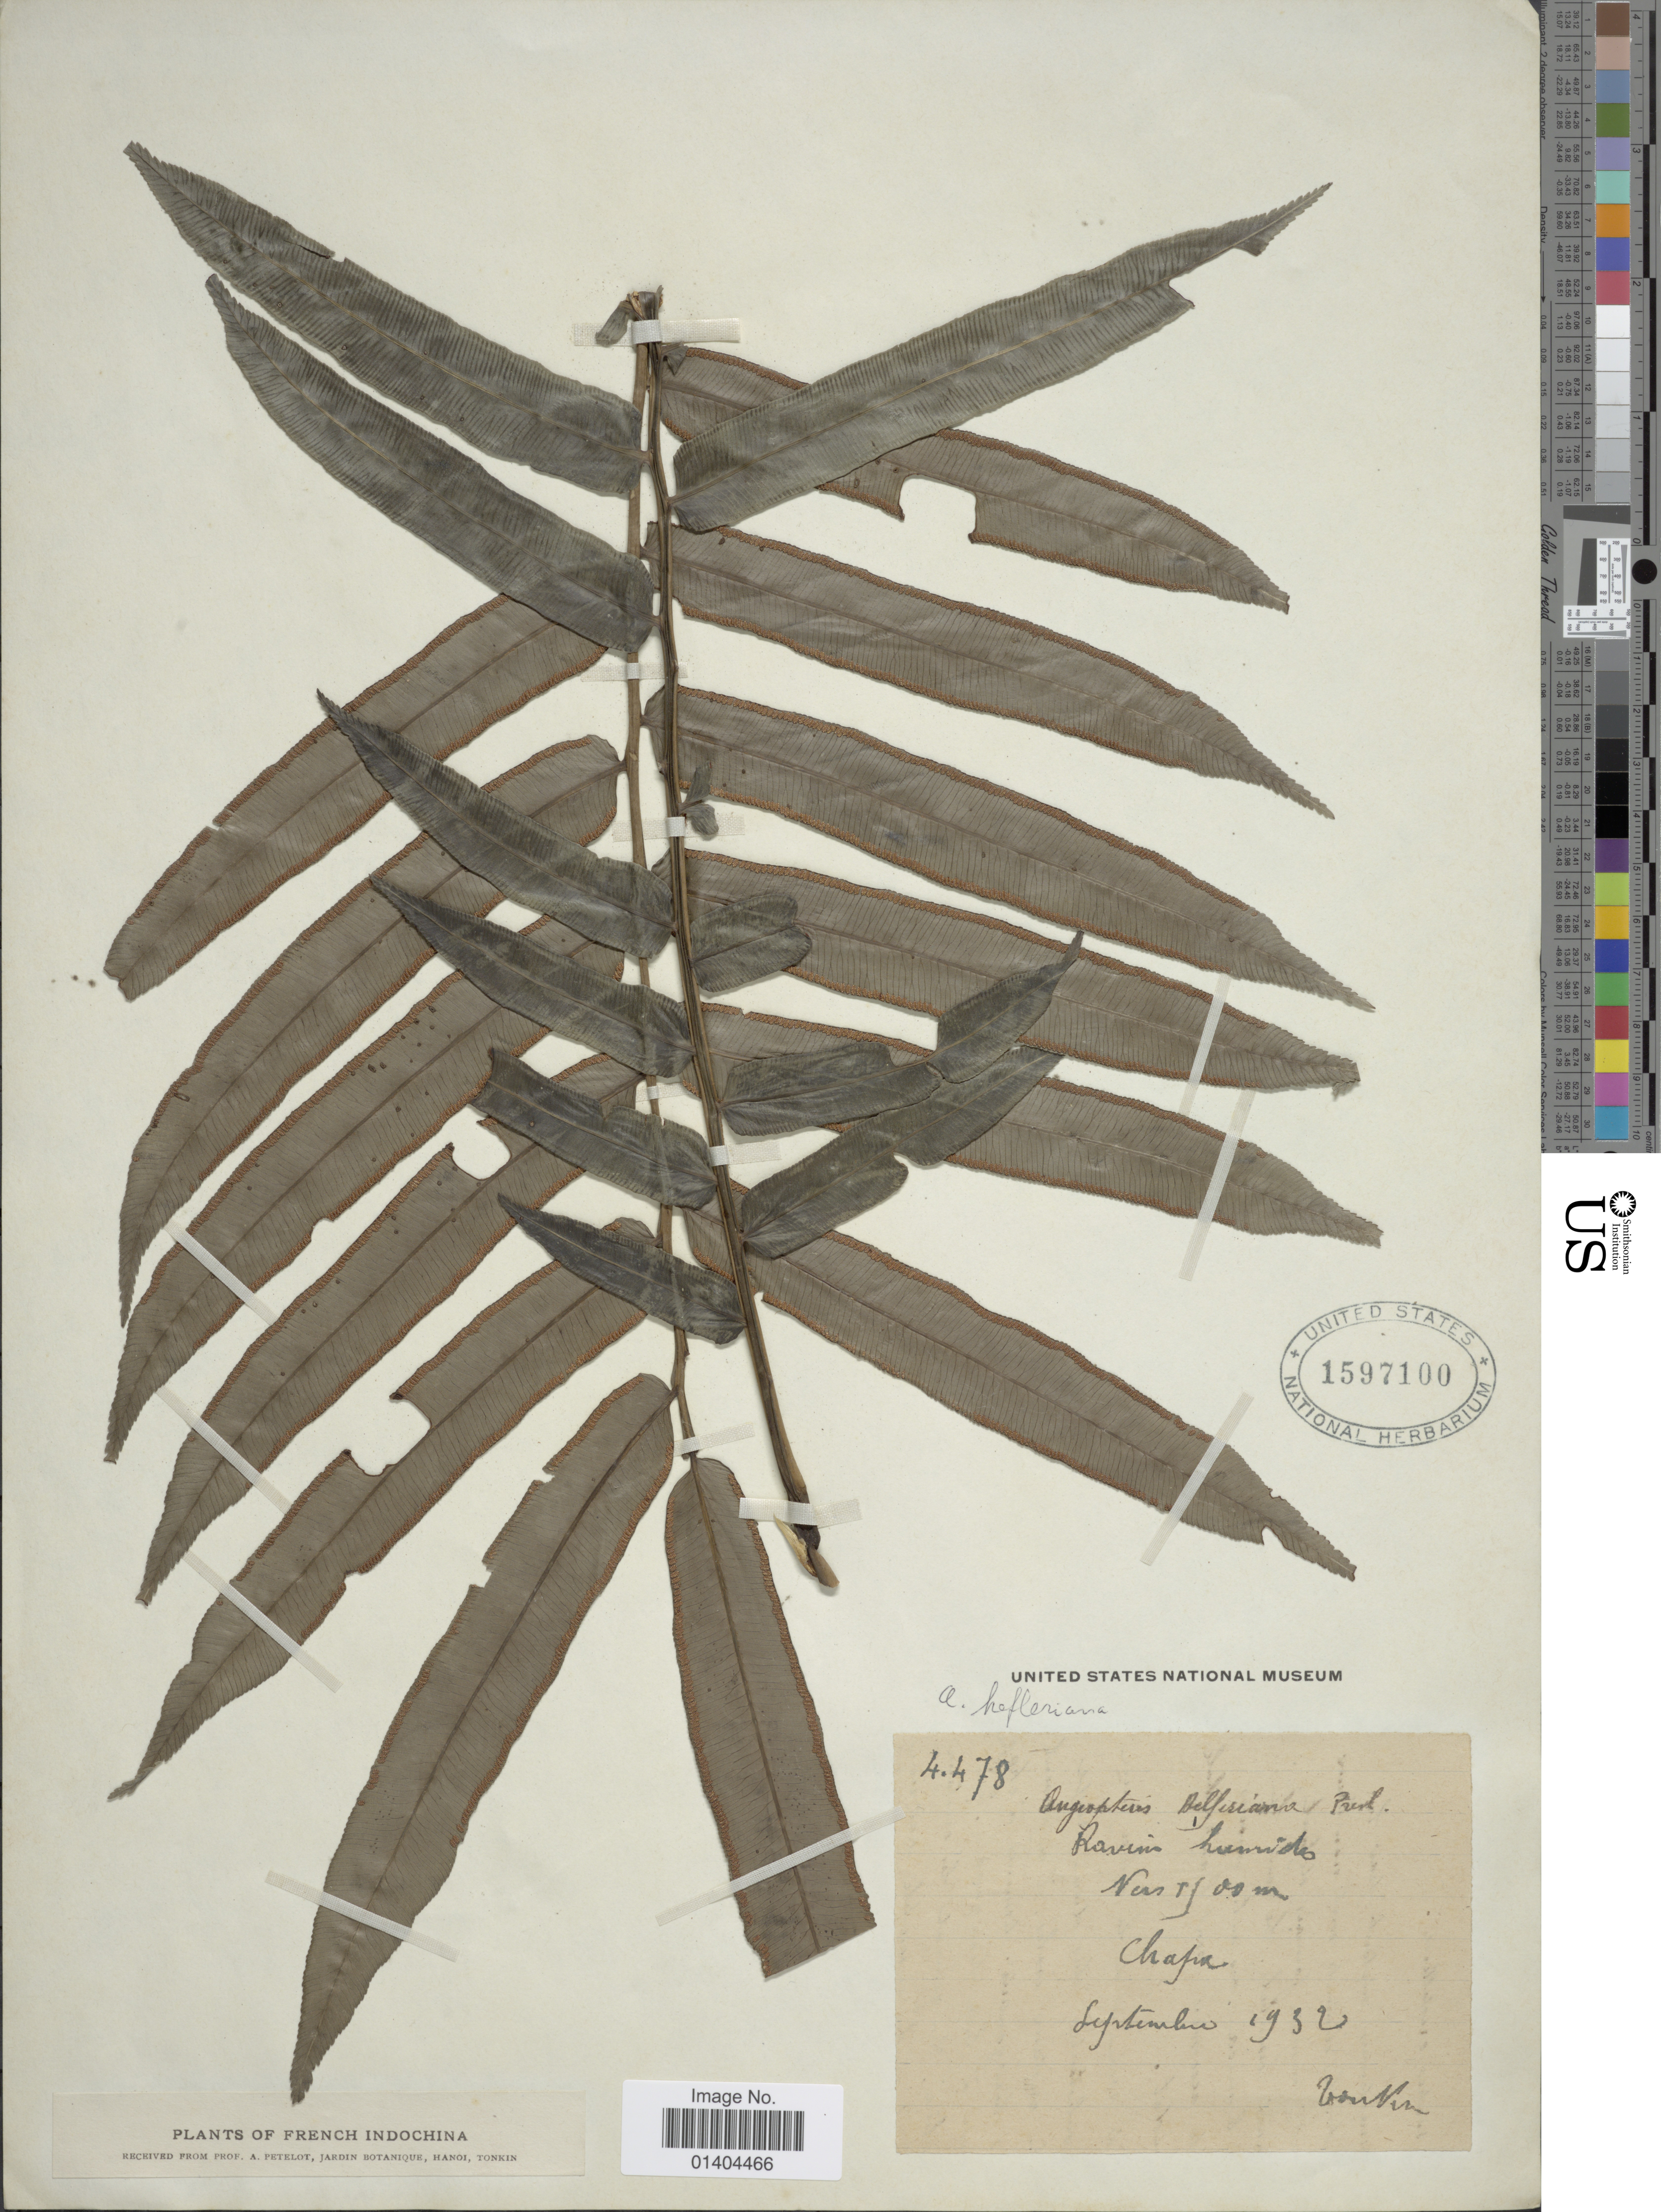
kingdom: Plantae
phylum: Tracheophyta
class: Polypodiopsida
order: Marattiales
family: Marattiaceae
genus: Angiopteris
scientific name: Angiopteris helferiana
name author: C. Presl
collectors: A. Petelot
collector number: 4478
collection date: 1932-09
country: Vietnam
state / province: Lao Cai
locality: Tonkin. Ravin humidis, Chafna [interpreted]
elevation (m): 1900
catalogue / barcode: US 1597100